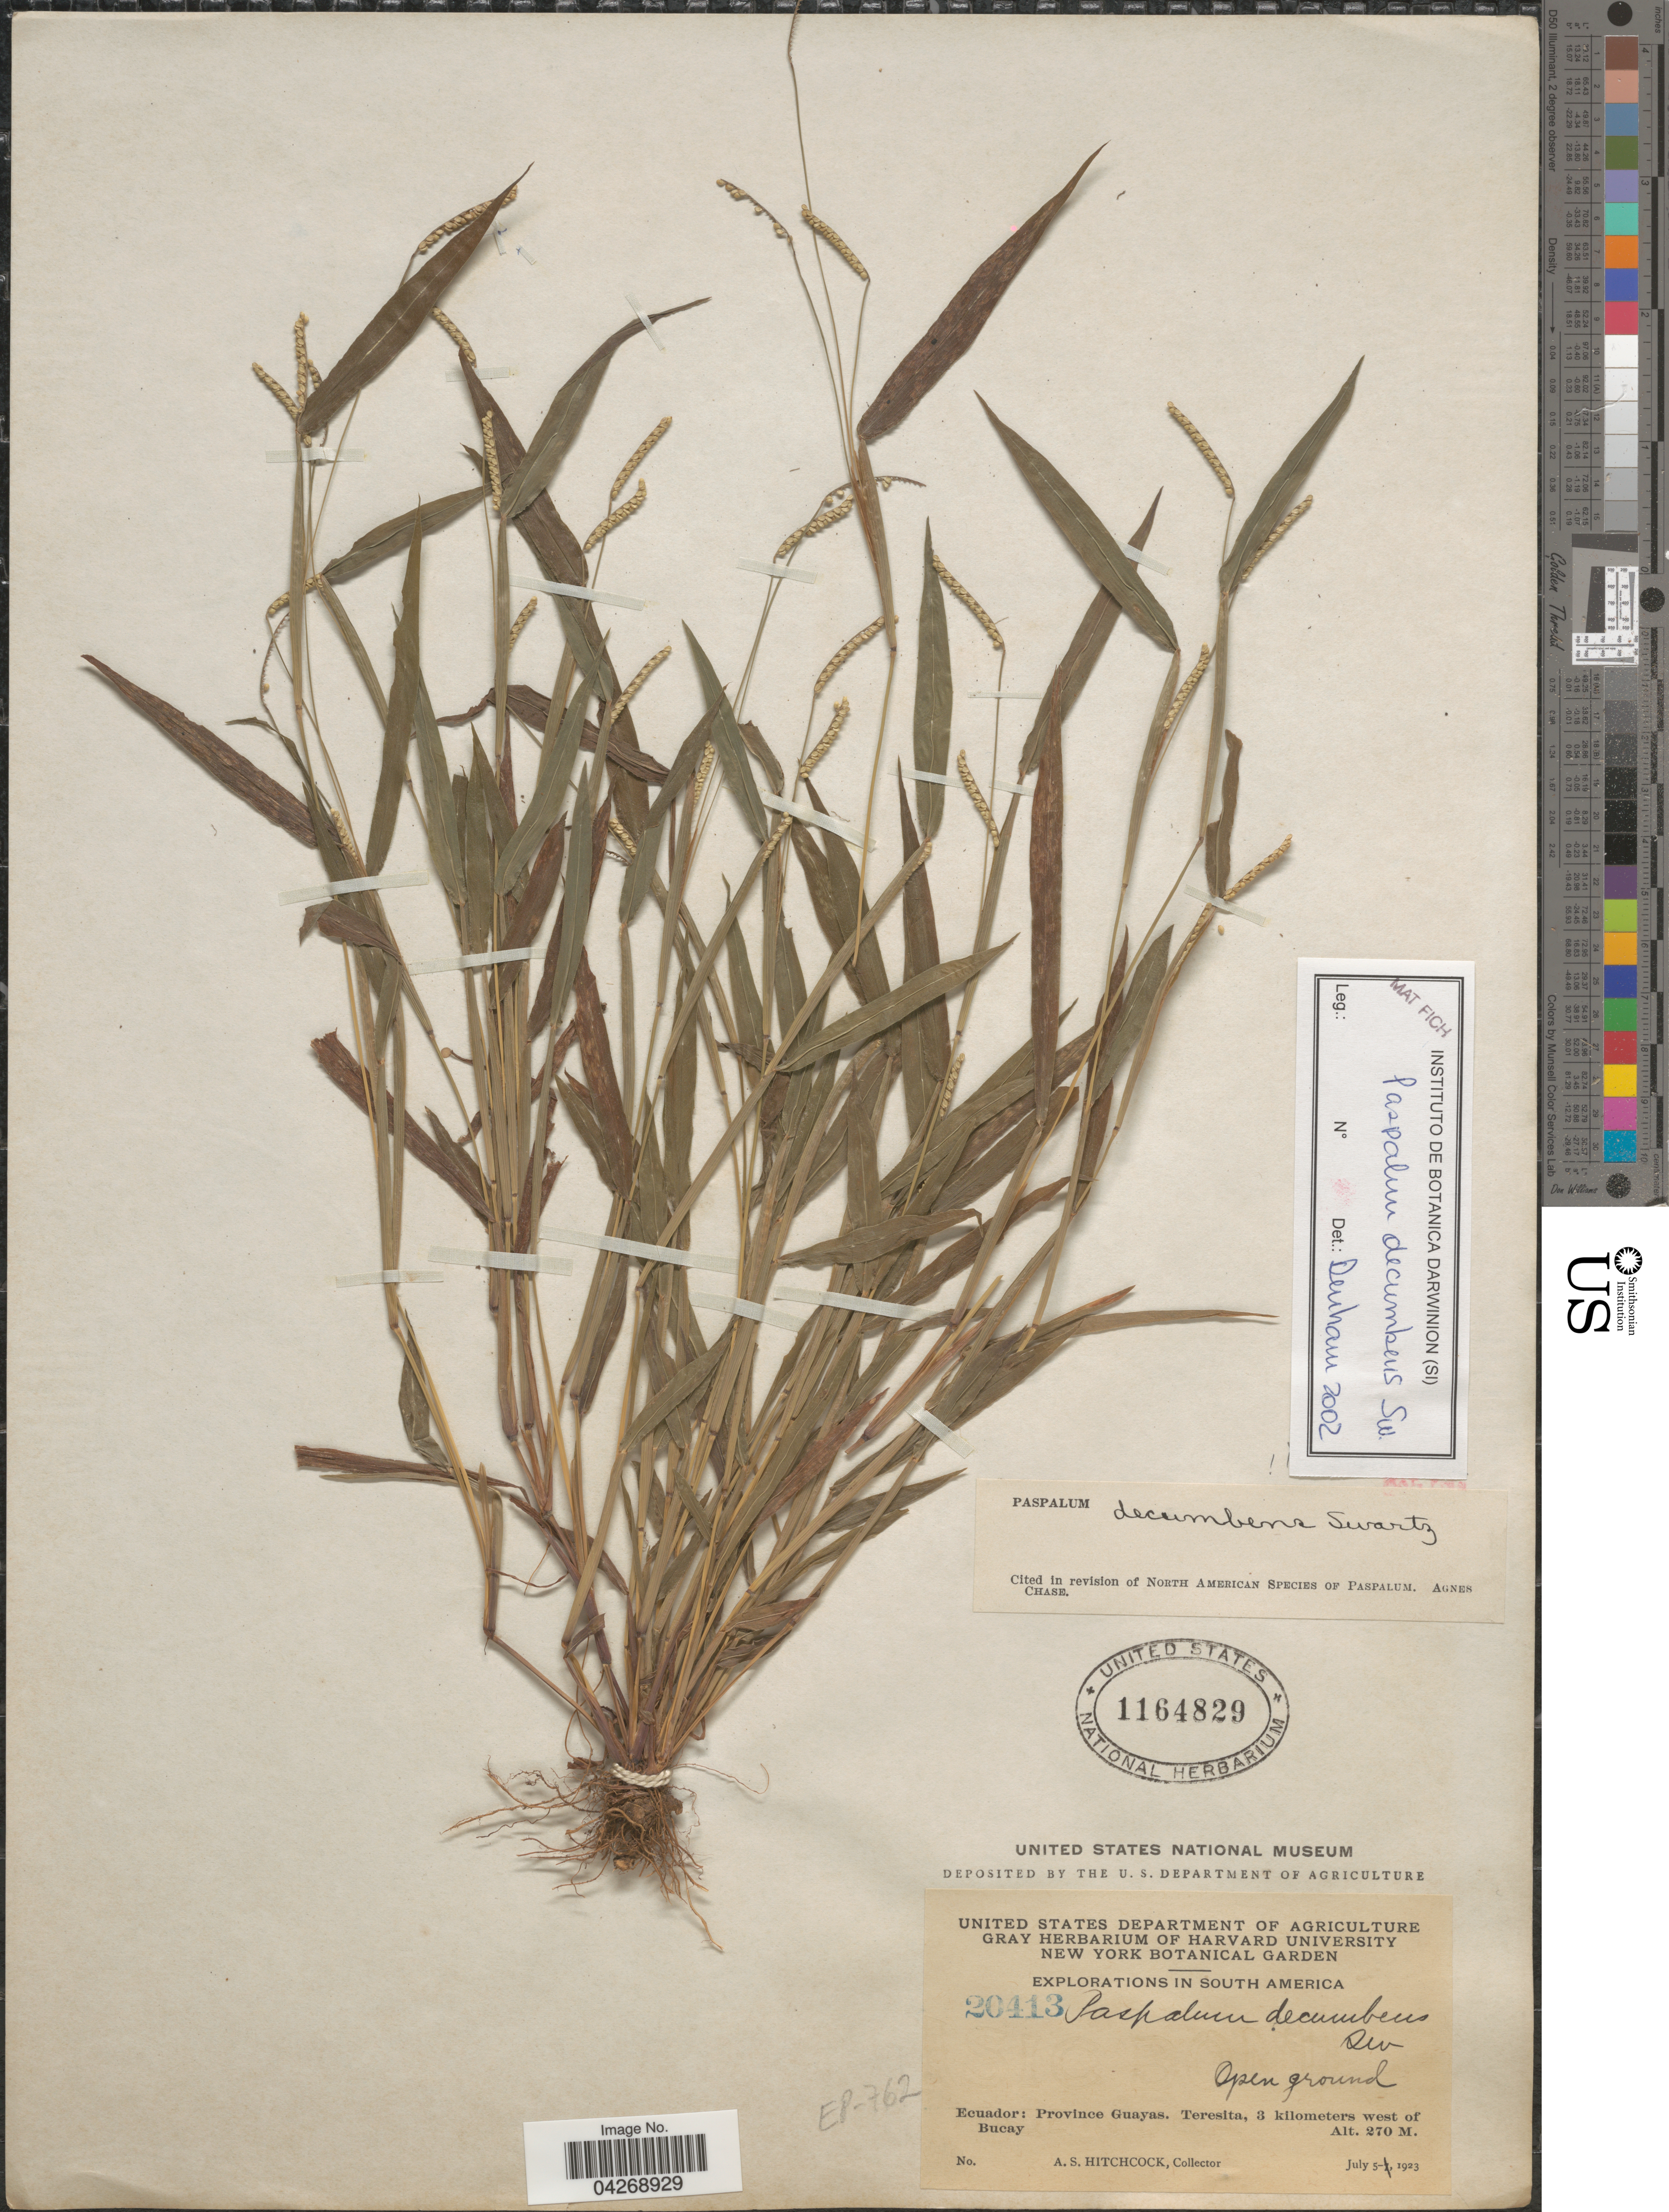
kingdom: Plantae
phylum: Tracheophyta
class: Liliopsida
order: Poales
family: Poaceae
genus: Paspalum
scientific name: Paspalum decumbens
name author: Sw.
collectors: A. S. Hitchcock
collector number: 20413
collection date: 1923-07-05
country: Ecuador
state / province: Guayas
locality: Explorations in South America. Open ground. Teresita, 3 kilometers west of Bucay.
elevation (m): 270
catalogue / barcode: US 1164829